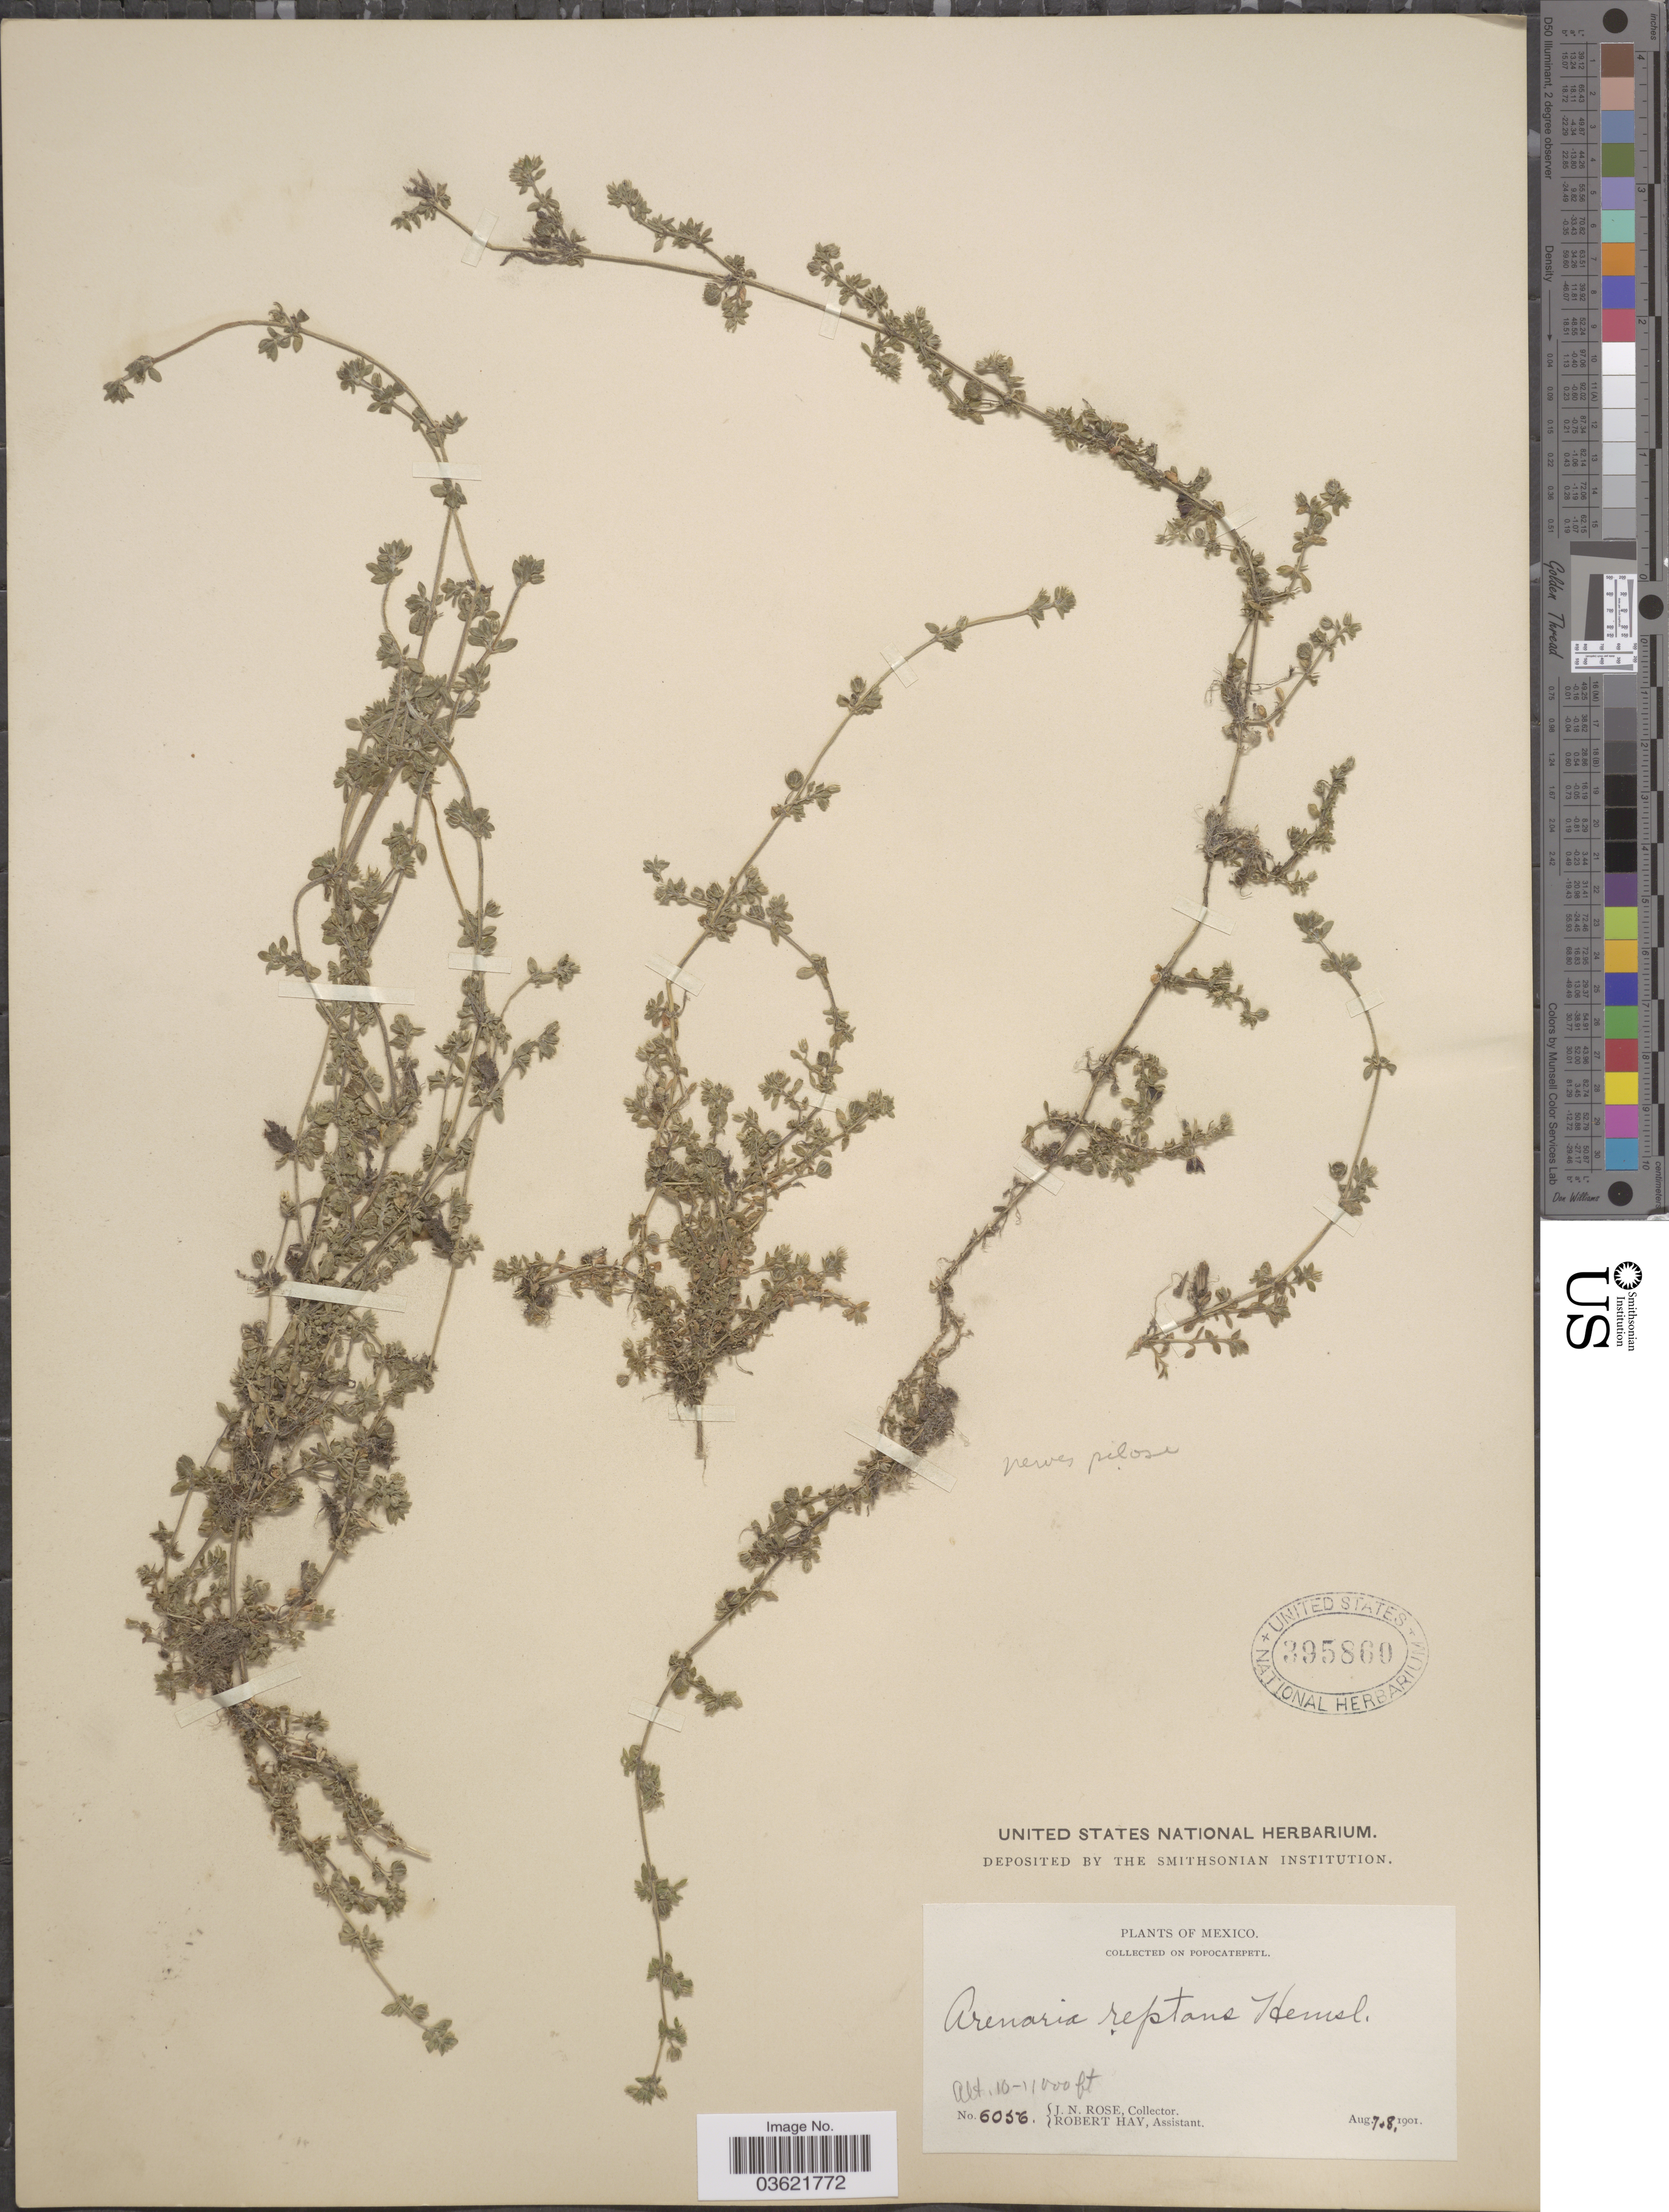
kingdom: Plantae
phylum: Tracheophyta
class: Magnoliopsida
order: Caryophyllales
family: Caryophyllaceae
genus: Arenaria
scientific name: Arenaria reptans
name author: Hemsl.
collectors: J. N. Rose & R. Hay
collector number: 6056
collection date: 1901-08-07/1901-08-08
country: Mexico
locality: On Popocatepetl.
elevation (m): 3048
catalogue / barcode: US 395860